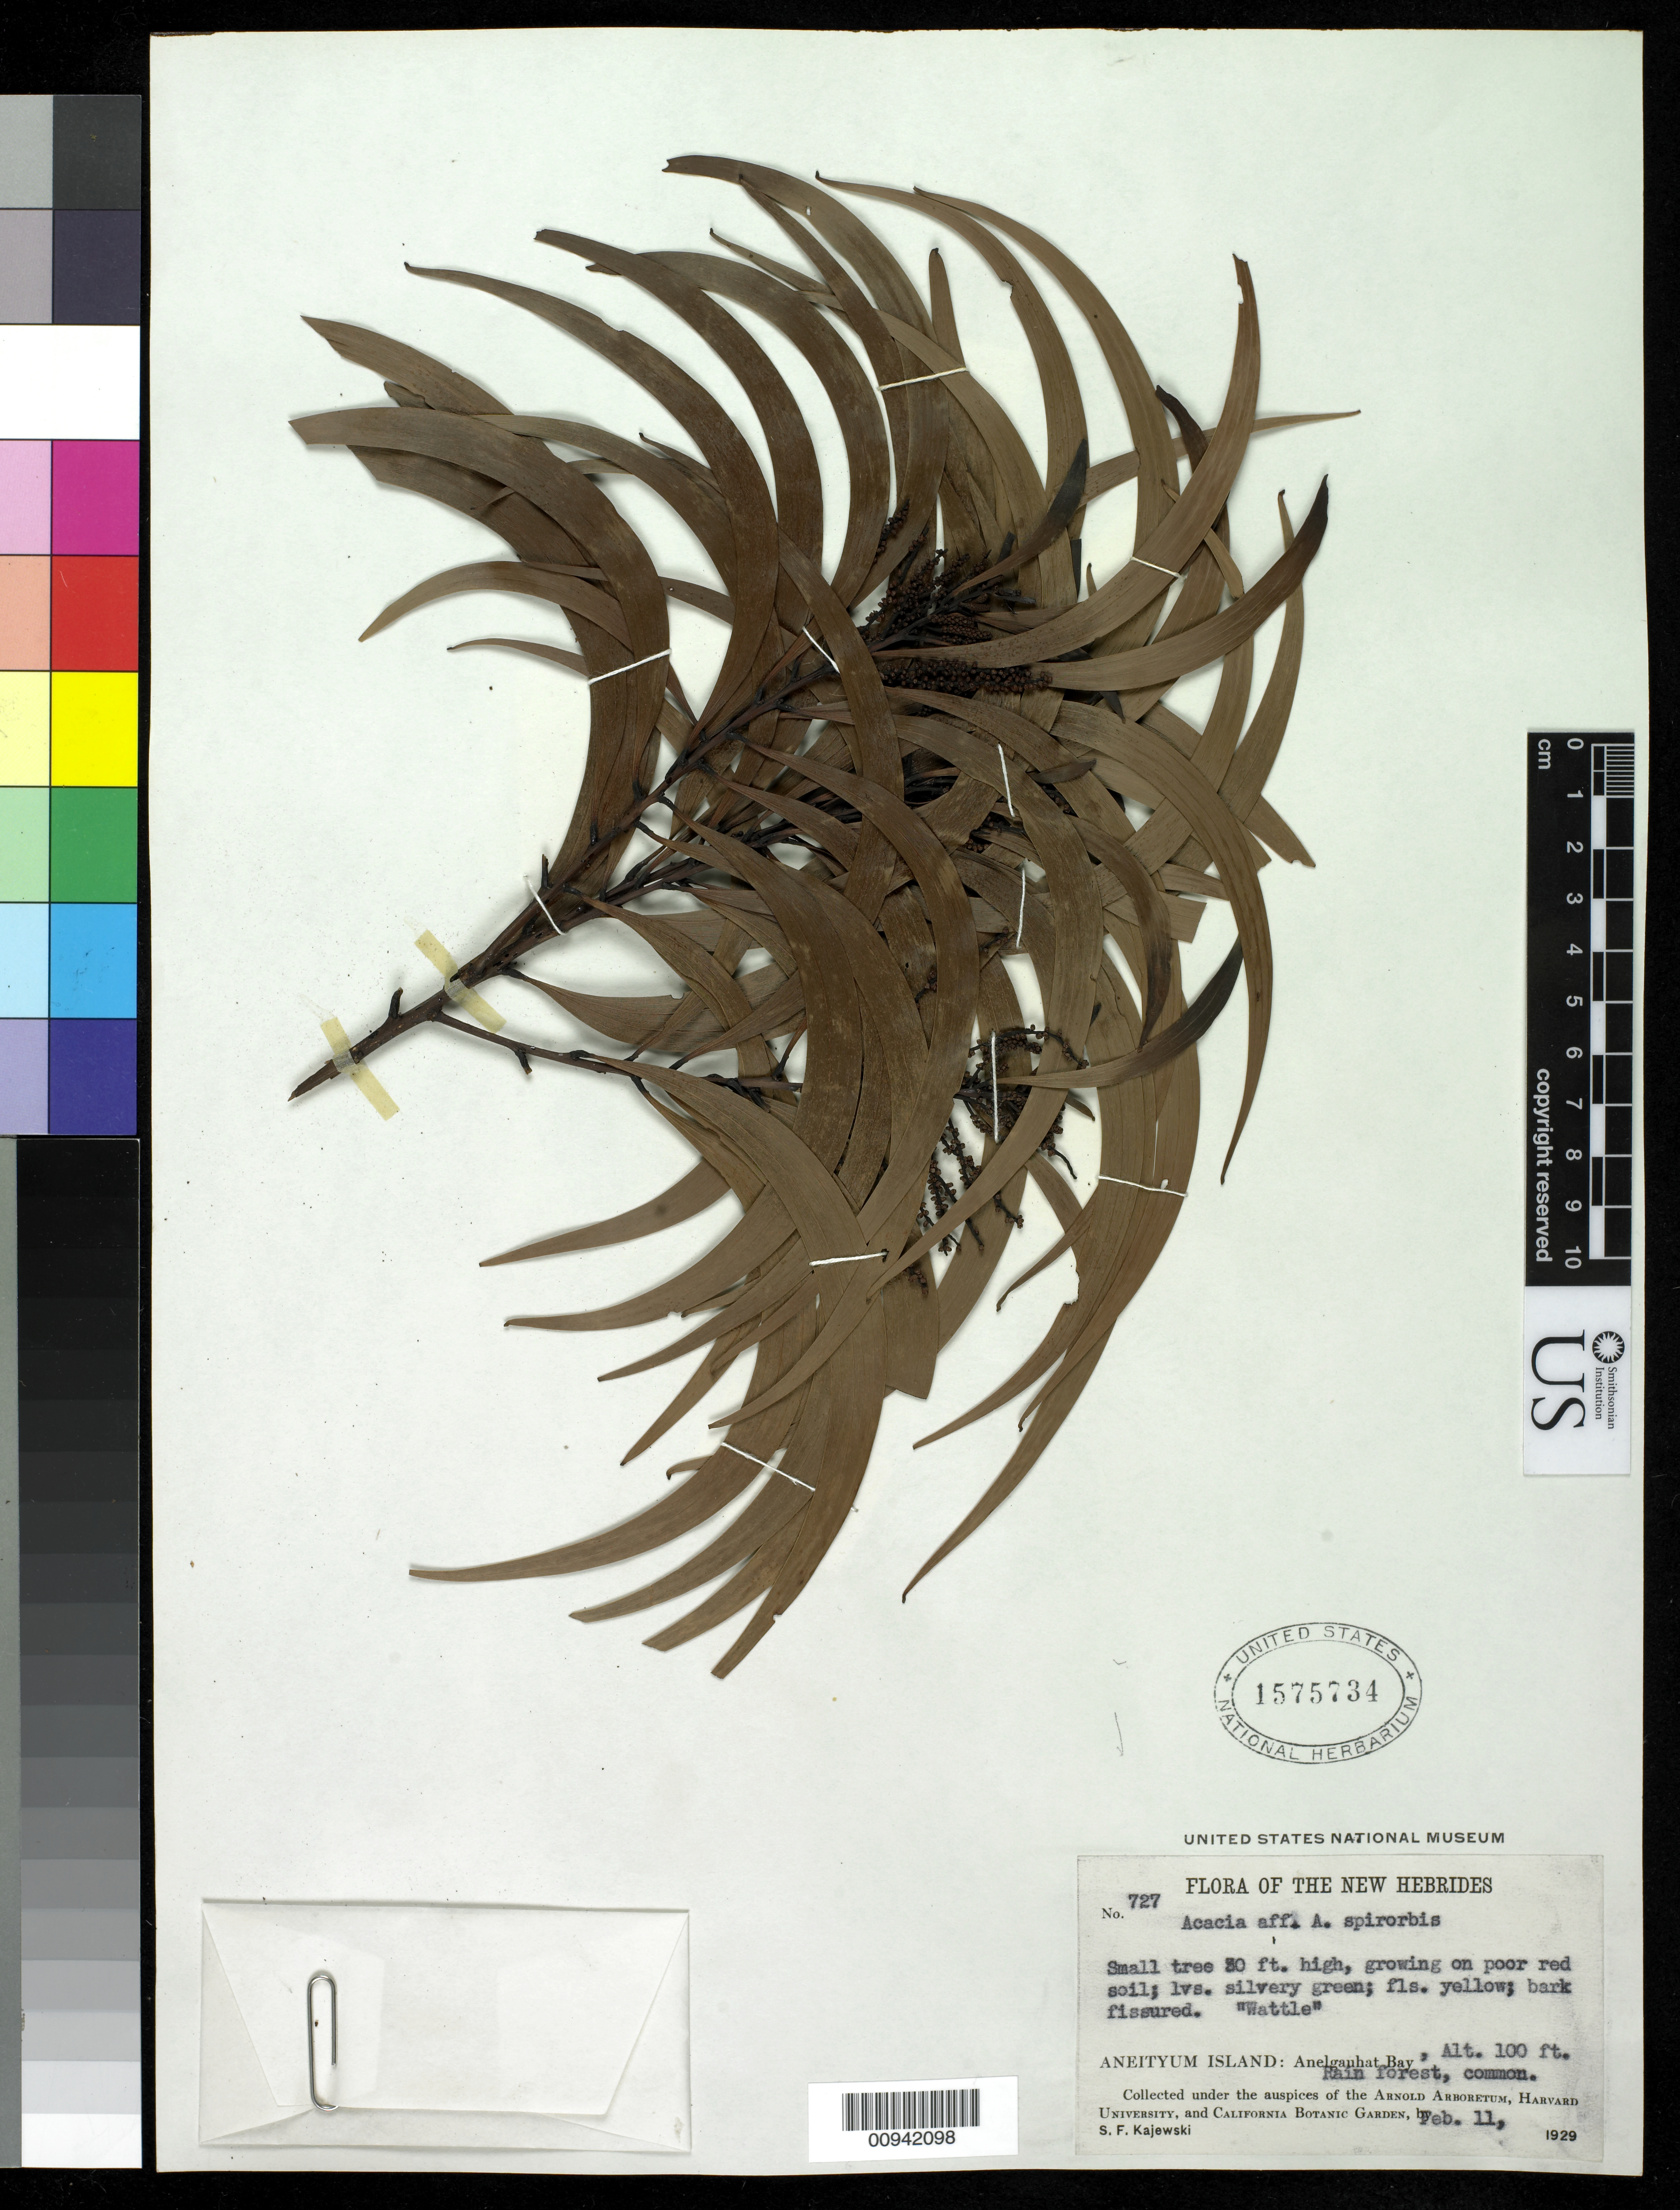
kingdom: Plantae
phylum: Tracheophyta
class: Magnoliopsida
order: Fabales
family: Fabaceae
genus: Acacia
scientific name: Acacia spirorbis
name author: Labill.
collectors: S. Kajewski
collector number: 727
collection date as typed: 11 Feb 1929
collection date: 1929-02-11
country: Vanuatu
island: Anatom [Aneityum]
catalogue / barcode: US 1575734